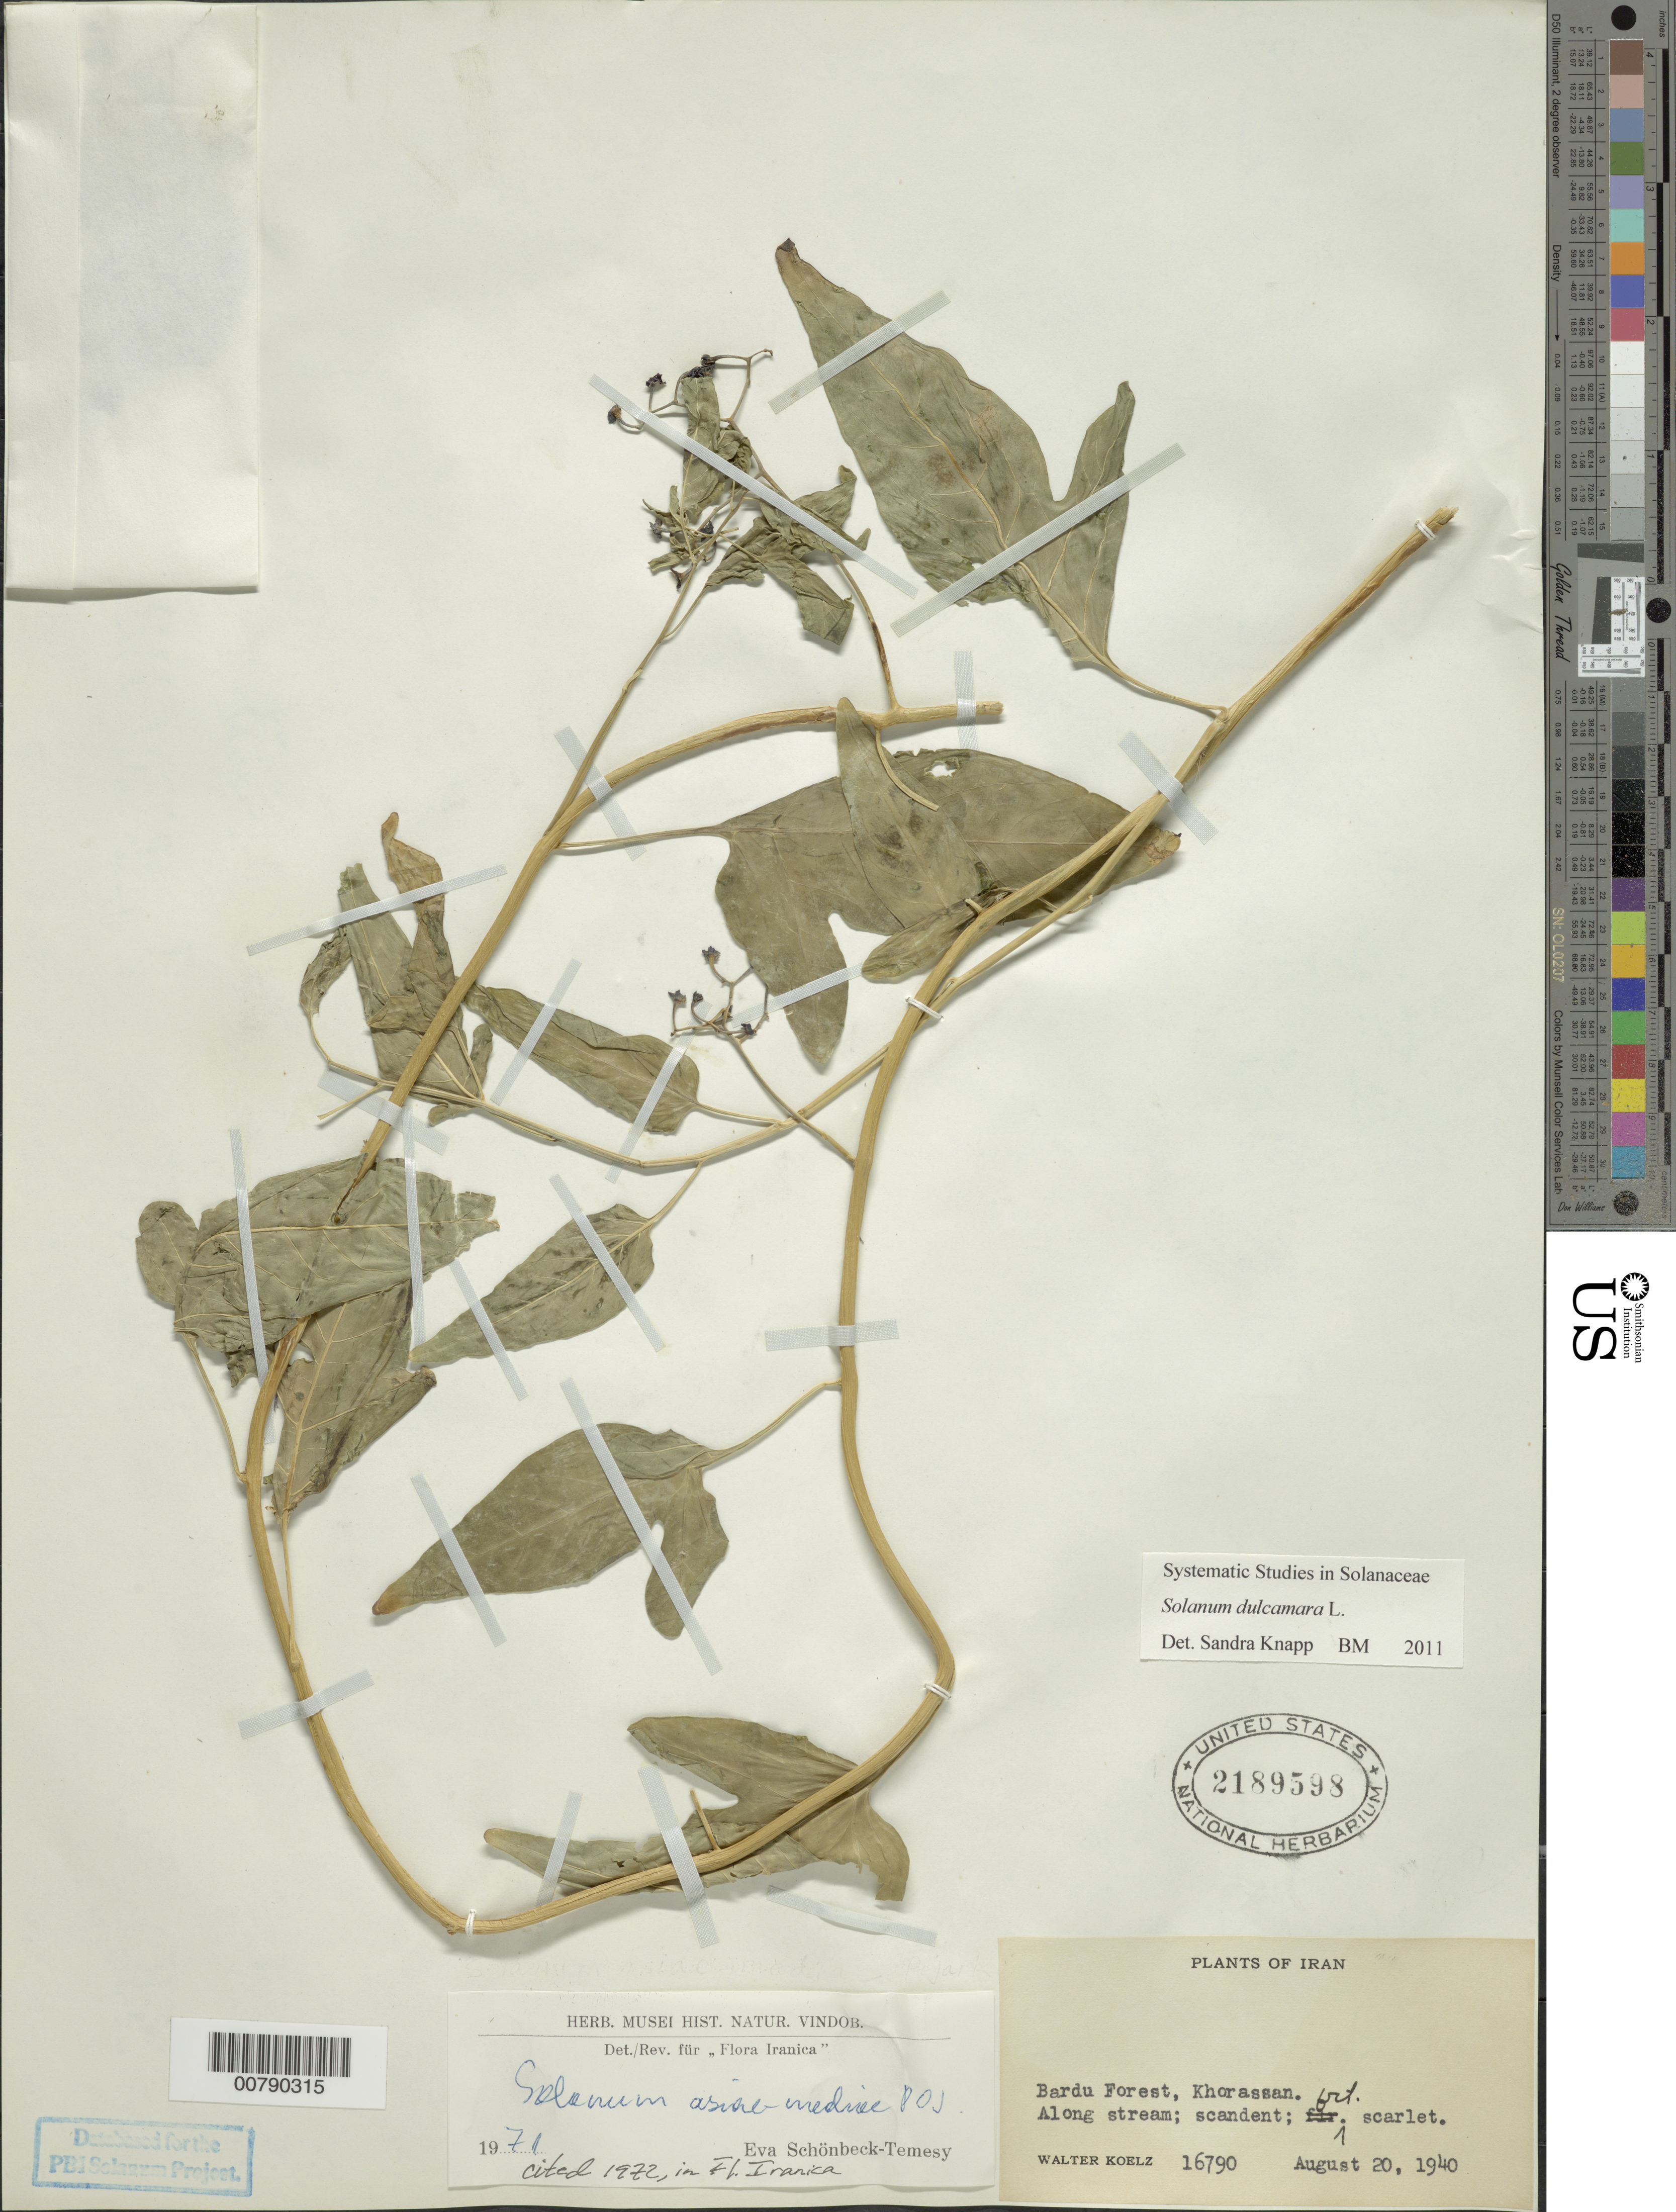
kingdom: Plantae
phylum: Tracheophyta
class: Magnoliopsida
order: Solanales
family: Solanaceae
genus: Solanum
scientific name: Solanum dulcamara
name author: L.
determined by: Knapp, S. D.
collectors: W. N. Koelz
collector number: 16790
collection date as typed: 20 Aug 1940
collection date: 1940-08-20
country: Iran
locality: Bardu Forest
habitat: along stream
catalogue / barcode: US 2189598